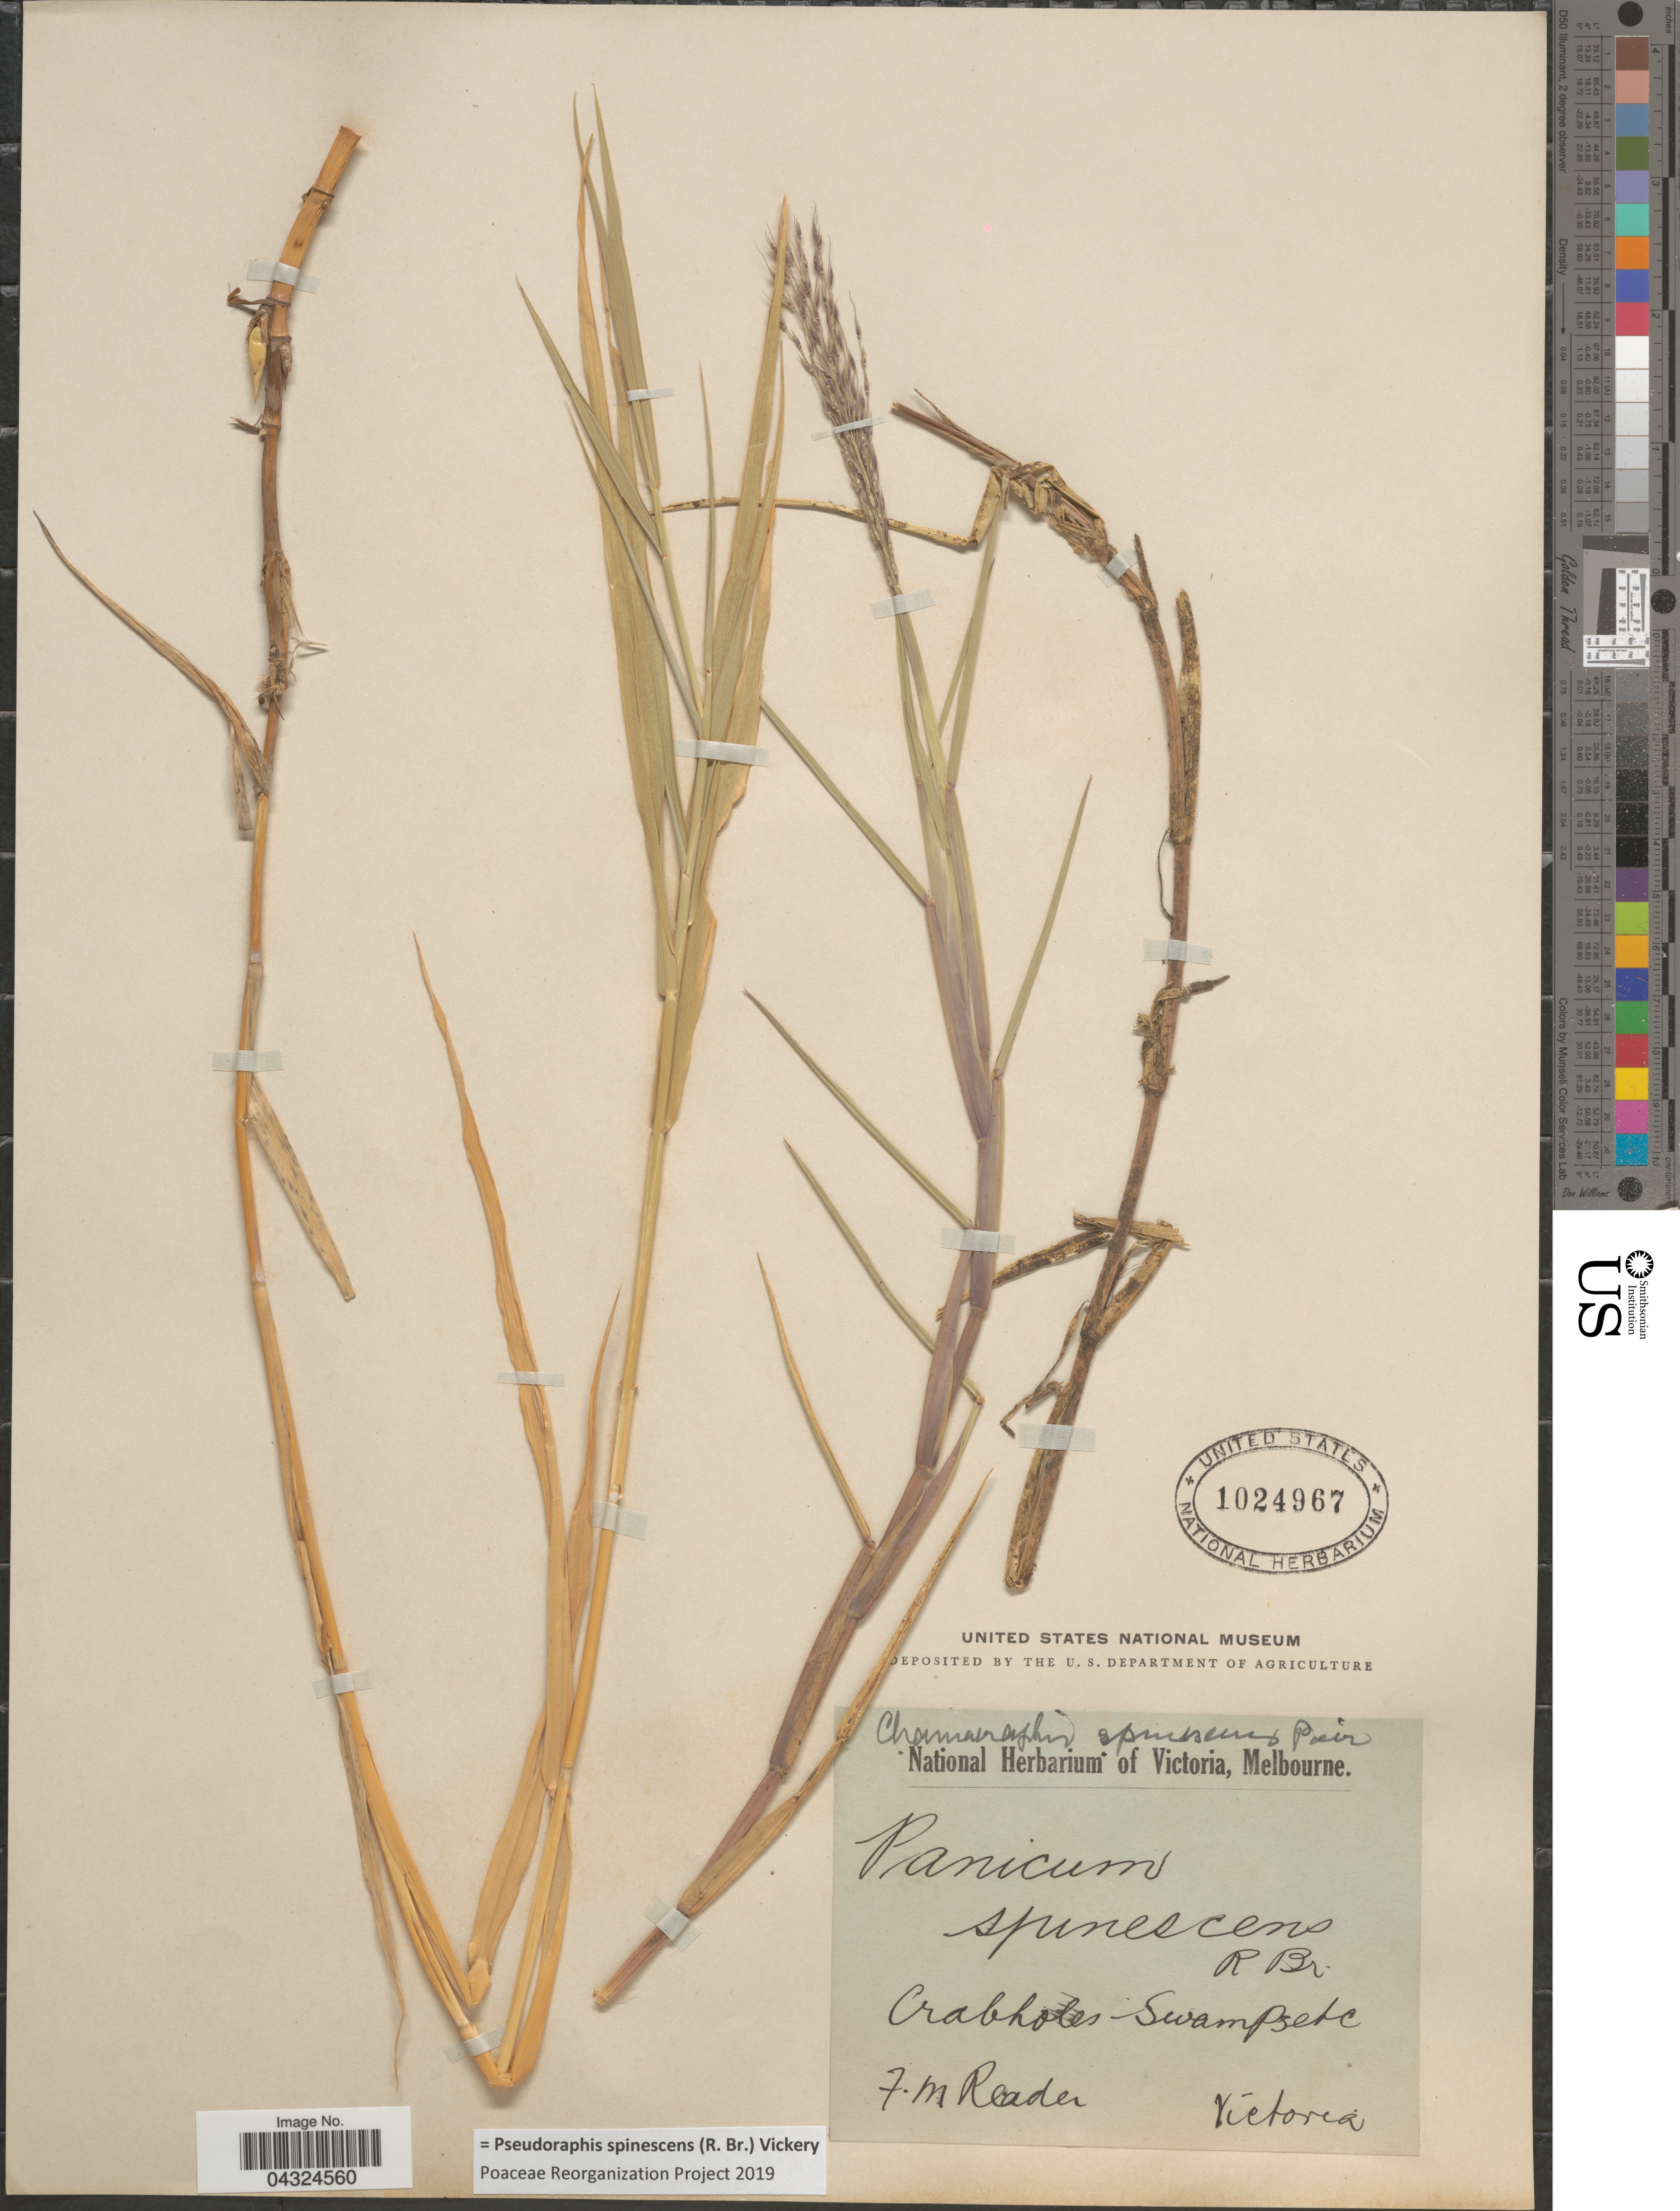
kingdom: Plantae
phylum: Tracheophyta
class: Liliopsida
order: Poales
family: Poaceae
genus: Pseudoraphis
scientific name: Pseudoraphis spinescens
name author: (R. Br.) Vickery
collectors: F. Reader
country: Australia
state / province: Victoria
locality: Crabholes Swamps etc.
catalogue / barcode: US 1024967